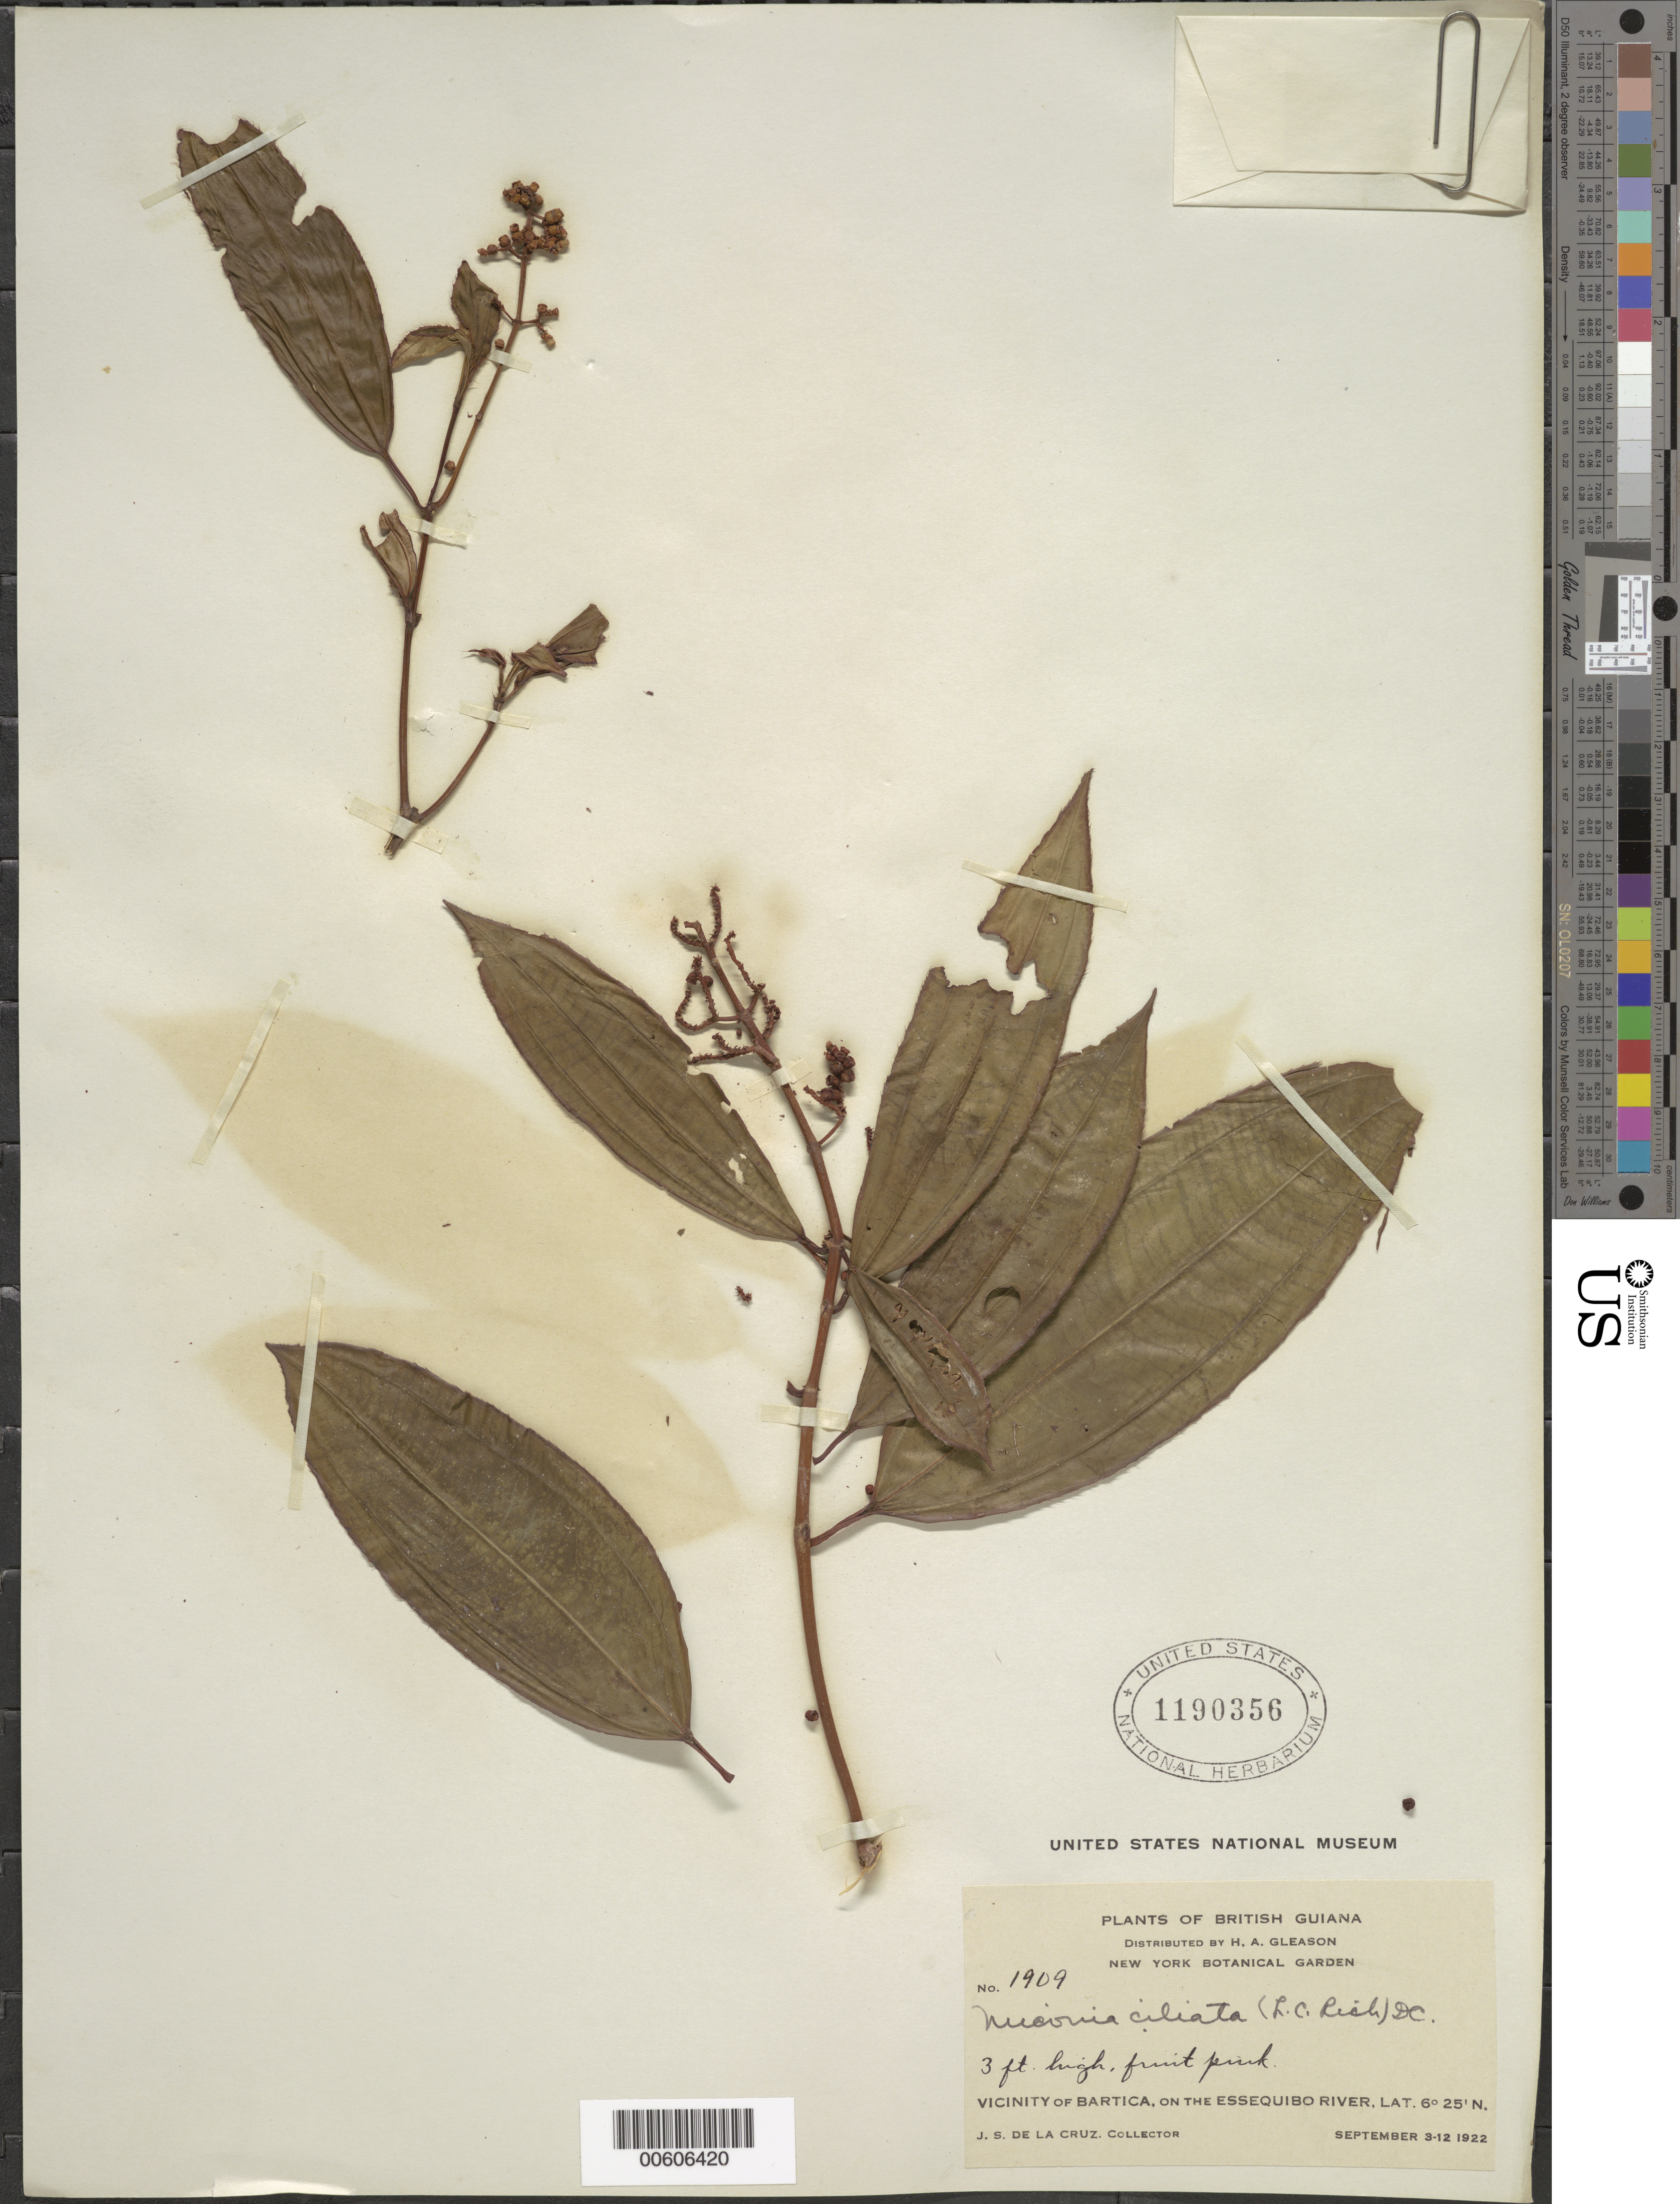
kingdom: Plantae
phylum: Tracheophyta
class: Magnoliopsida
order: Myrtales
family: Melastomataceae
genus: Miconia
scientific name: Miconia ciliata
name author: (Rich.) DC.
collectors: J. S. de la Cruz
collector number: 1909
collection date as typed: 3-Sep-22 to 12-Sep-22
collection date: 1922-09-03/1922-09-12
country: Guyana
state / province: Cuyuni-Mazaruni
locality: Bartica, vic., on the Essequibo River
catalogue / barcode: US 1190356